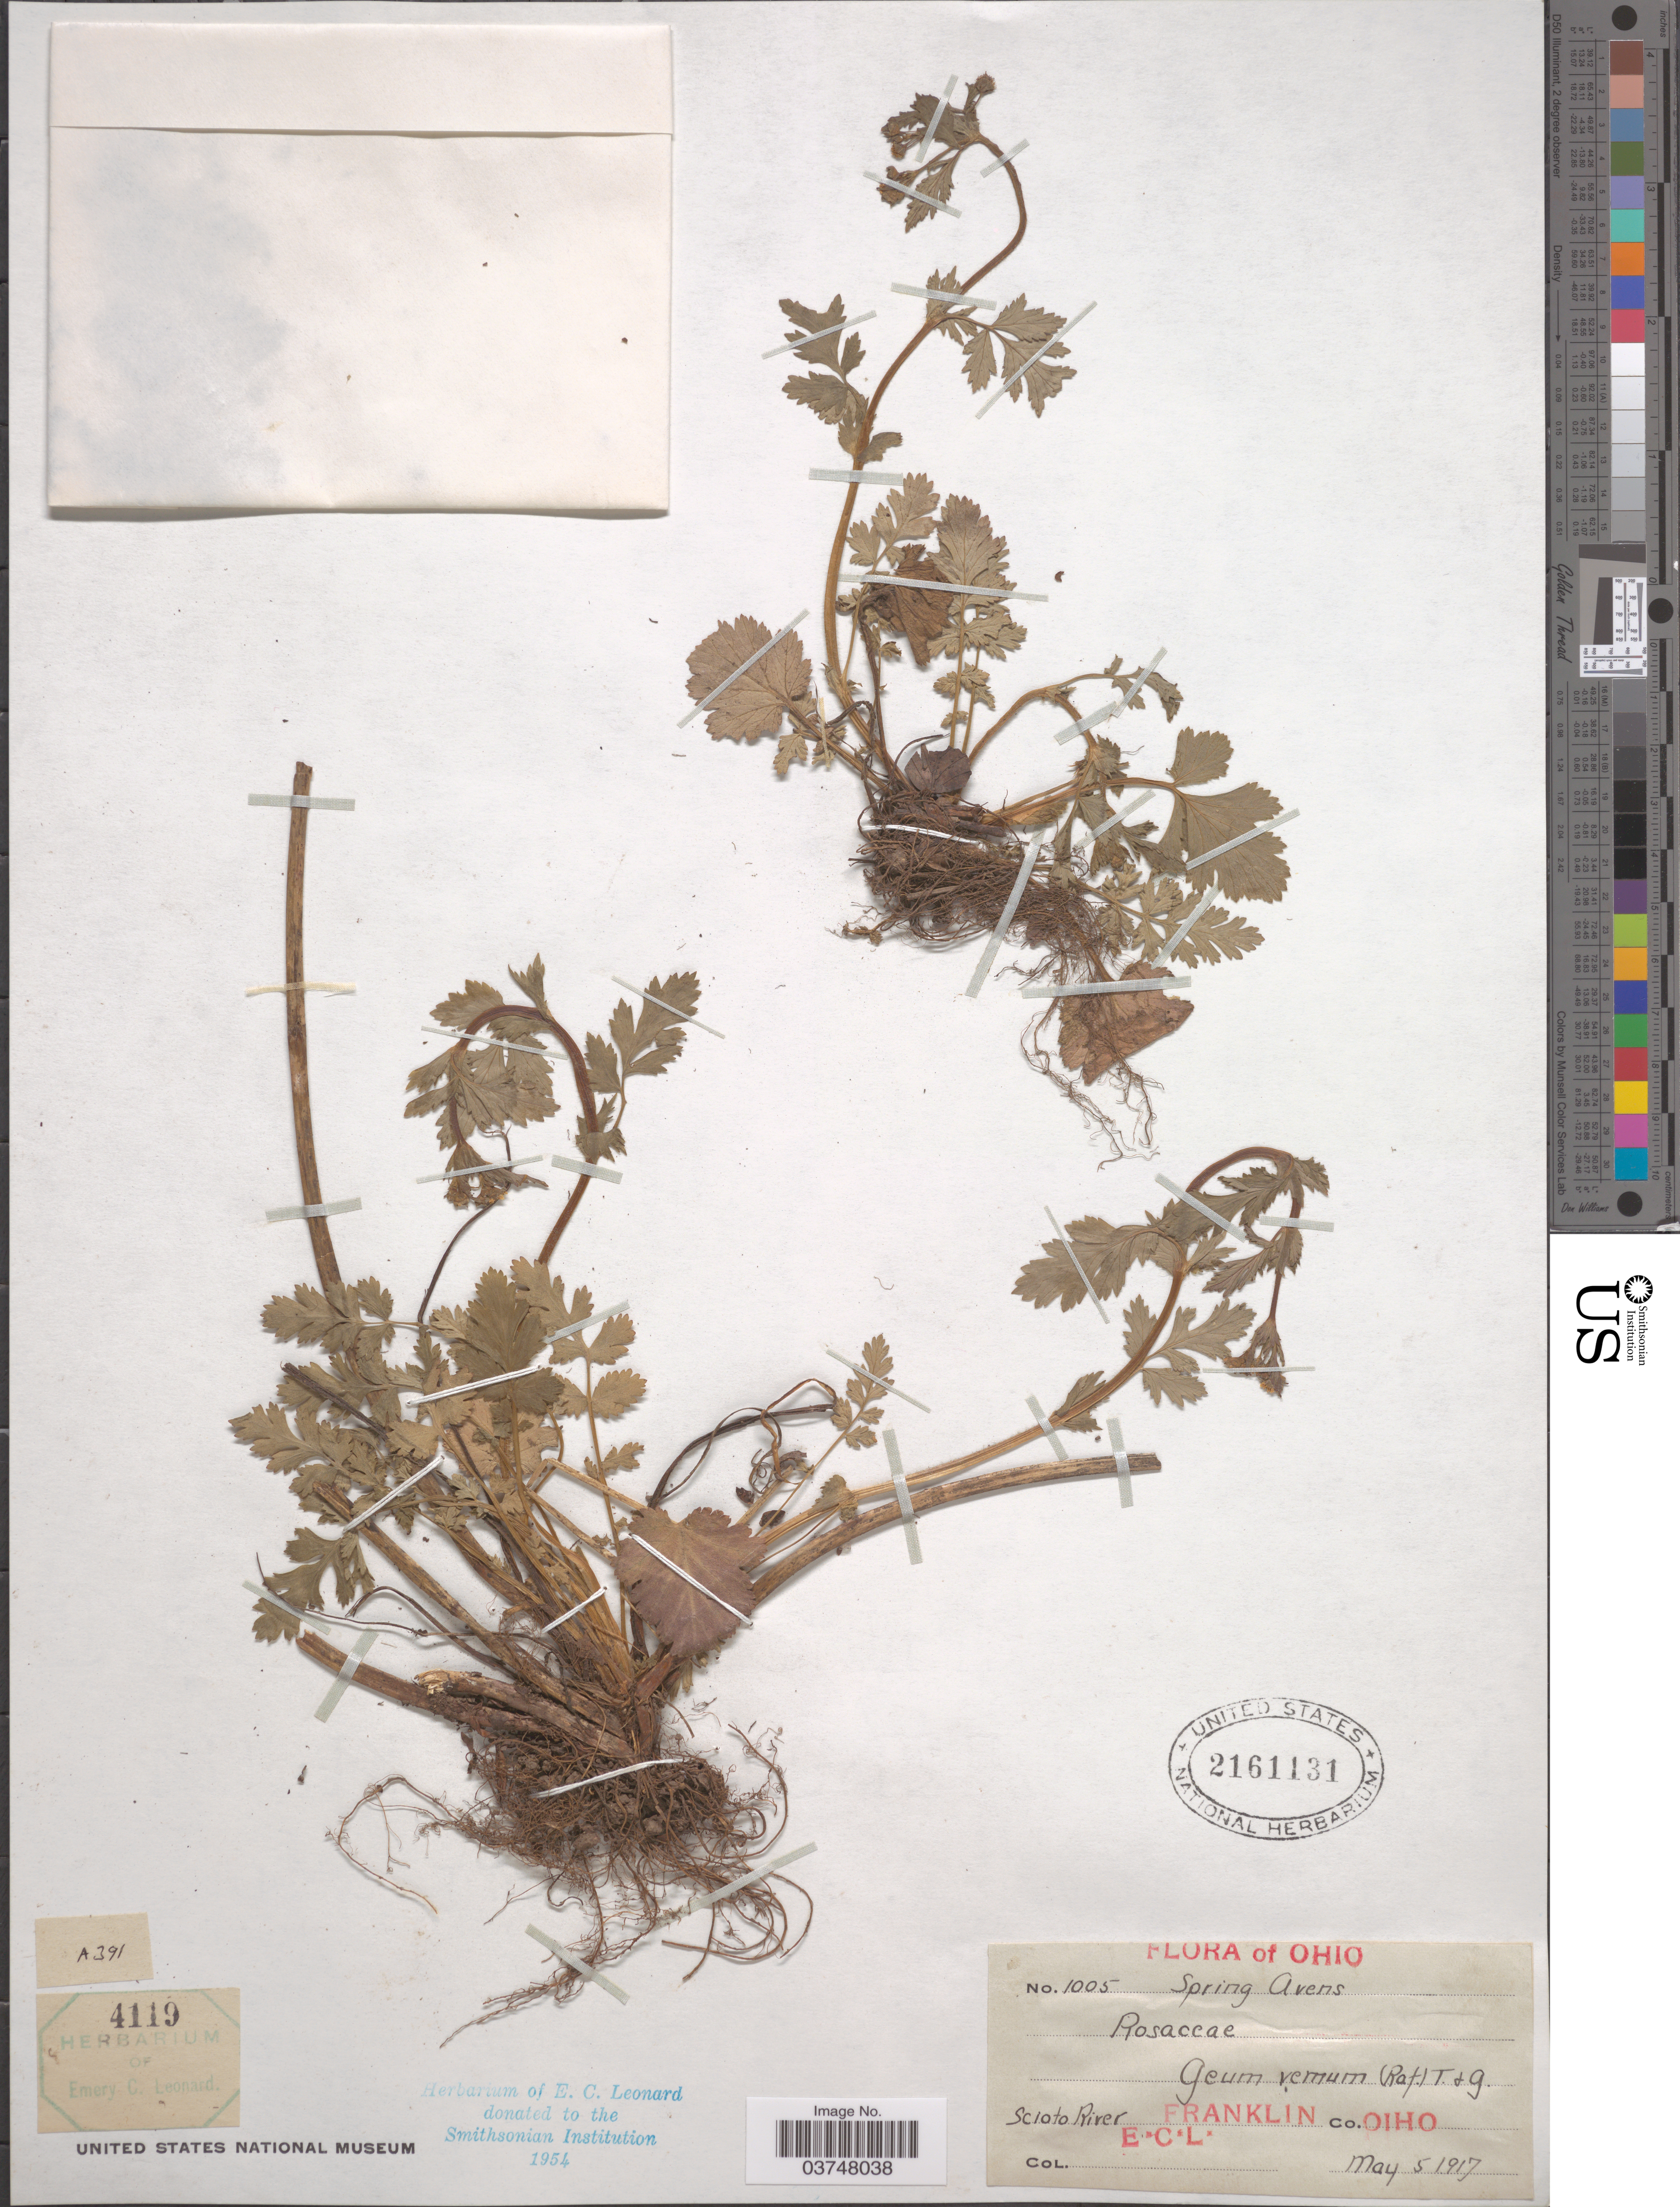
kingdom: Plantae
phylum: Tracheophyta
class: Magnoliopsida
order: Rosales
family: Rosaceae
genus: Geum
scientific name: Geum vernum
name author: (Raf.) Torr. & A. Gray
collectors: E. C. Leonard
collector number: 1005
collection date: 1917-05-05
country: United States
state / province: Ohio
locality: Spring Avens. [unsure placement] Scioto River. Franklin Co.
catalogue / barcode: US 2161131